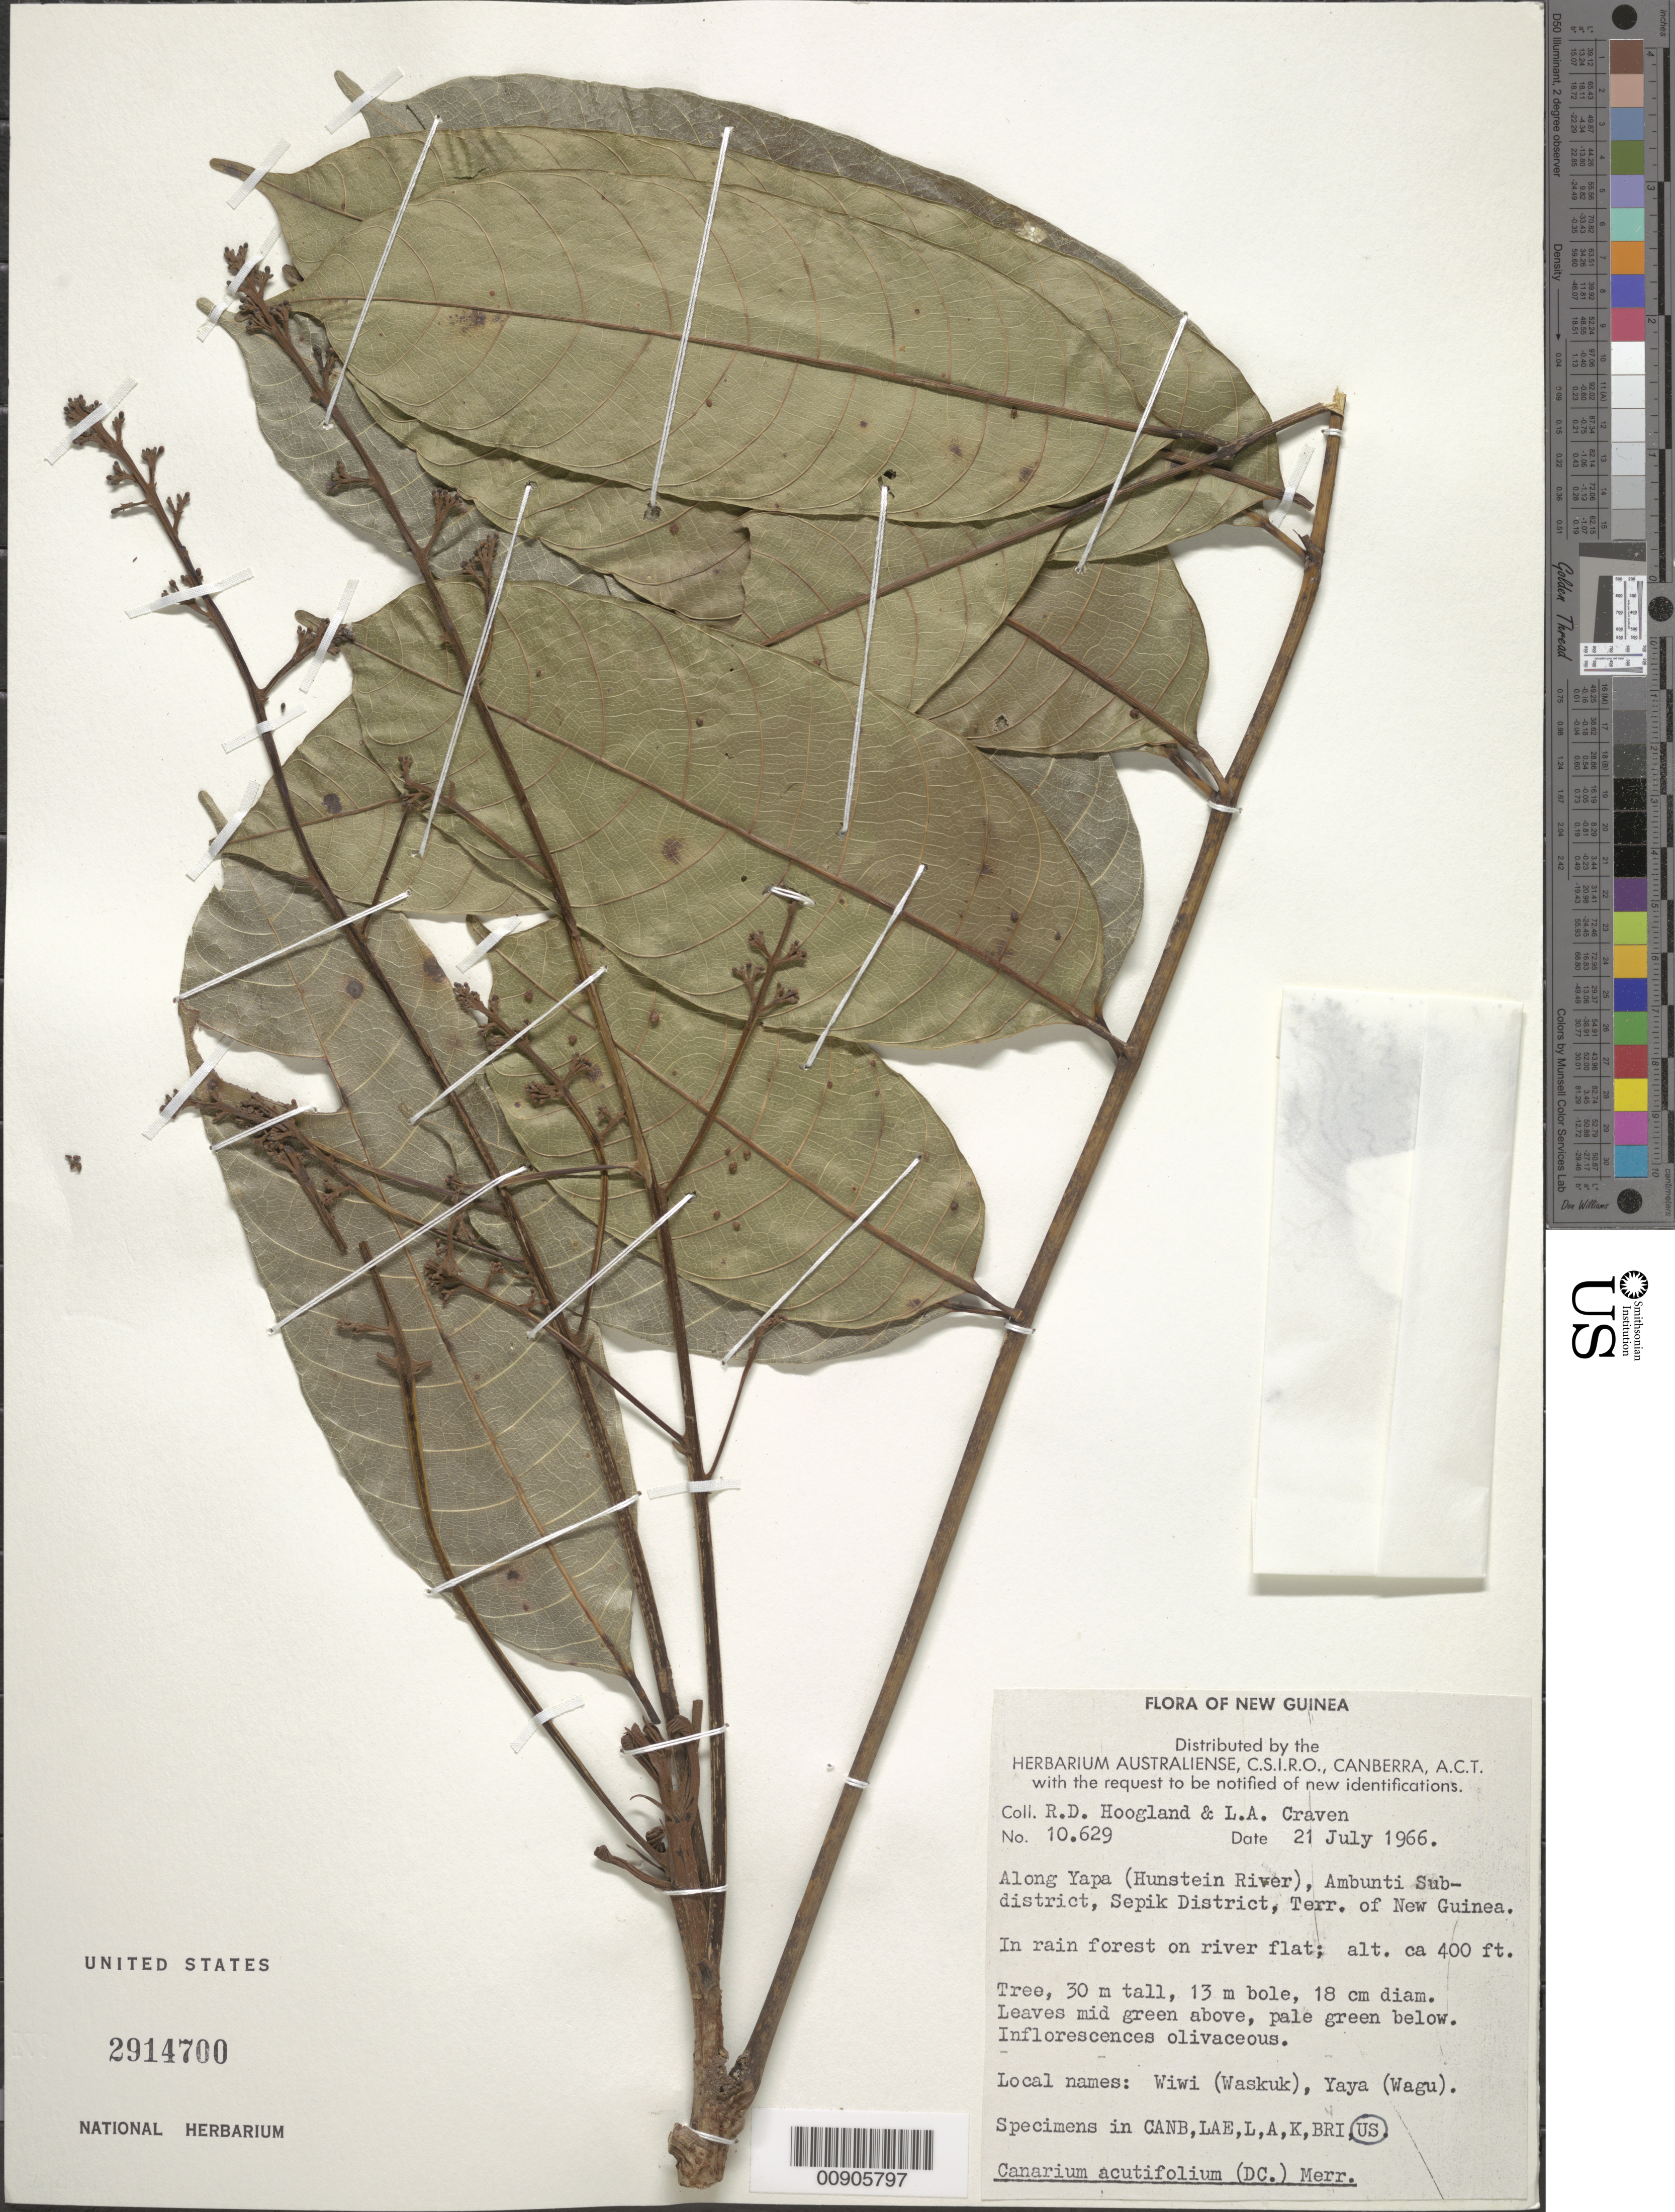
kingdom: Plantae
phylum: Tracheophyta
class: Magnoliopsida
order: Sapindales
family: Burseraceae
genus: Canarium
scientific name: Canarium acutifolium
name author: (DC.) Merr.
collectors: R. D. Hoogland & L. A. Craven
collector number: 10629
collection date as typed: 21 Jul 1966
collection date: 1966-07-21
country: Papua New Guinea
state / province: East Sepik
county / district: Ambunti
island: New Guinea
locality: Sepik District, Ambunti subdistrict, along Yapa (Hunstein River)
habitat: in rainforest on river flat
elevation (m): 122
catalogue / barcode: US 2914700